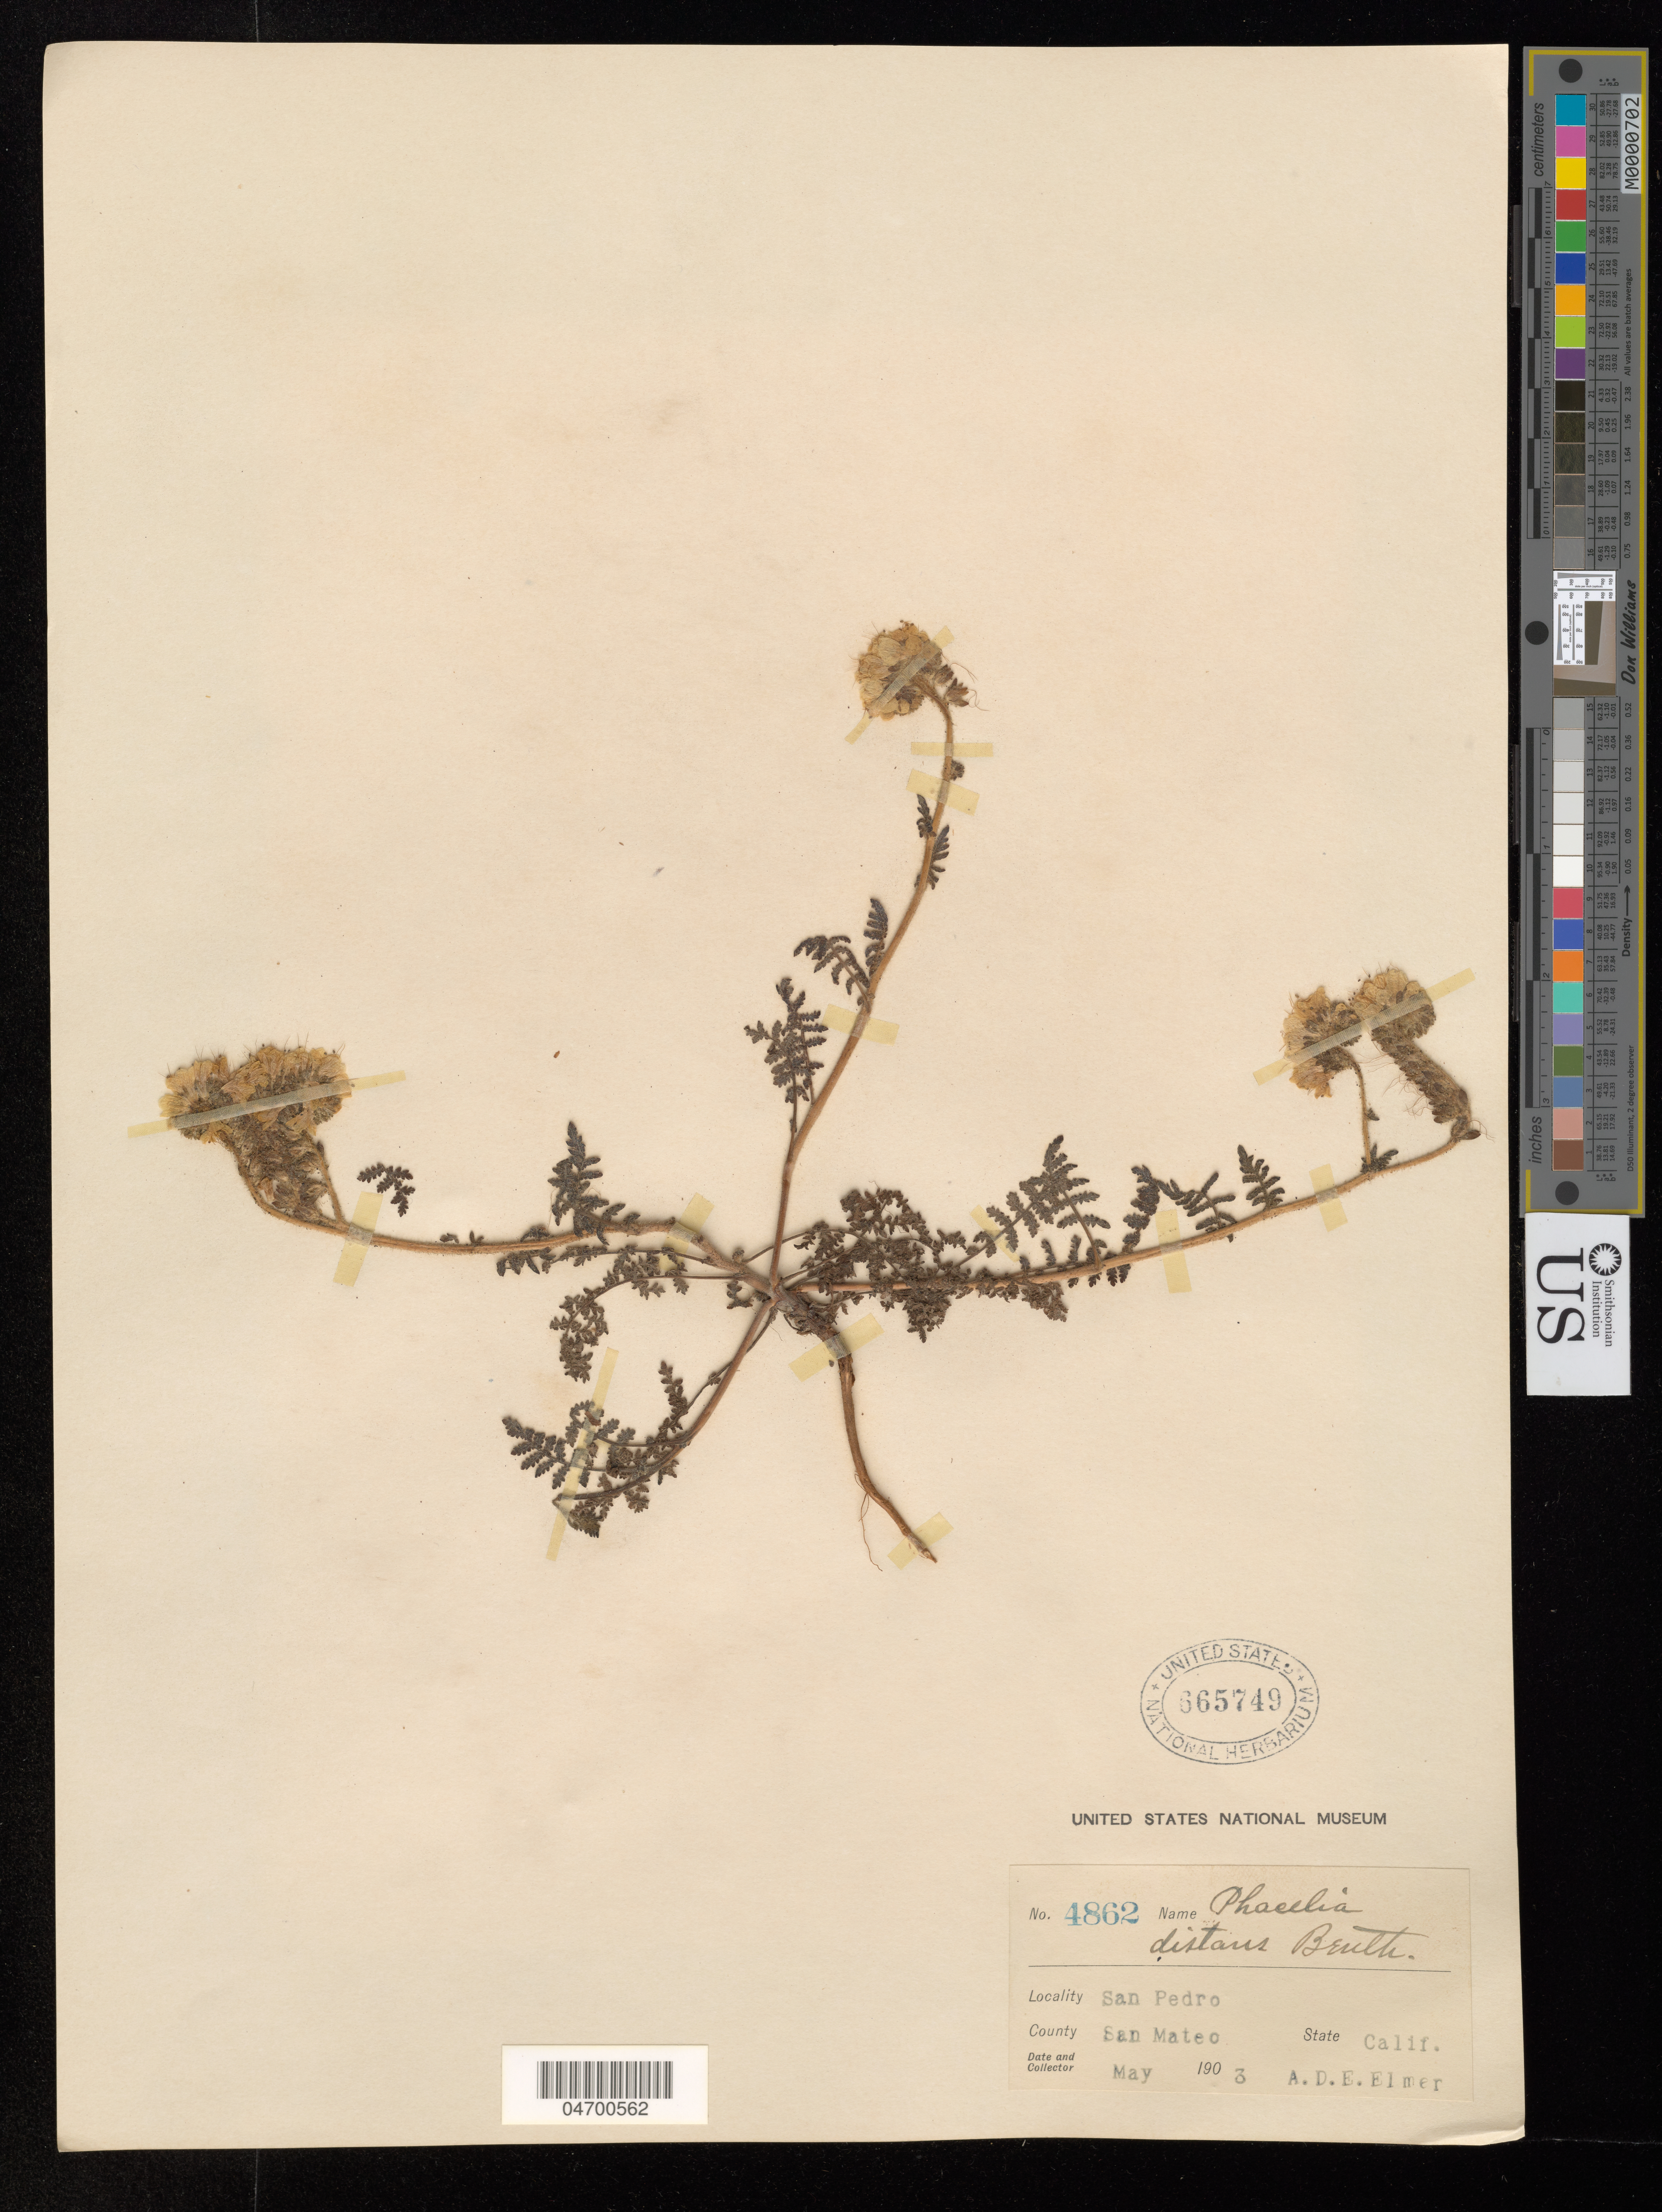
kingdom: Plantae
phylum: Tracheophyta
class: Magnoliopsida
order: Boraginales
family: Hydrophyllaceae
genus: Phacelia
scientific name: Phacelia distans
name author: Benth.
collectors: A. D. E. Elmer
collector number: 4862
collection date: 1903-05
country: United States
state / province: California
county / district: Los Angeles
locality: San Pedro. County San Mateo.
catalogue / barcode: US 665749